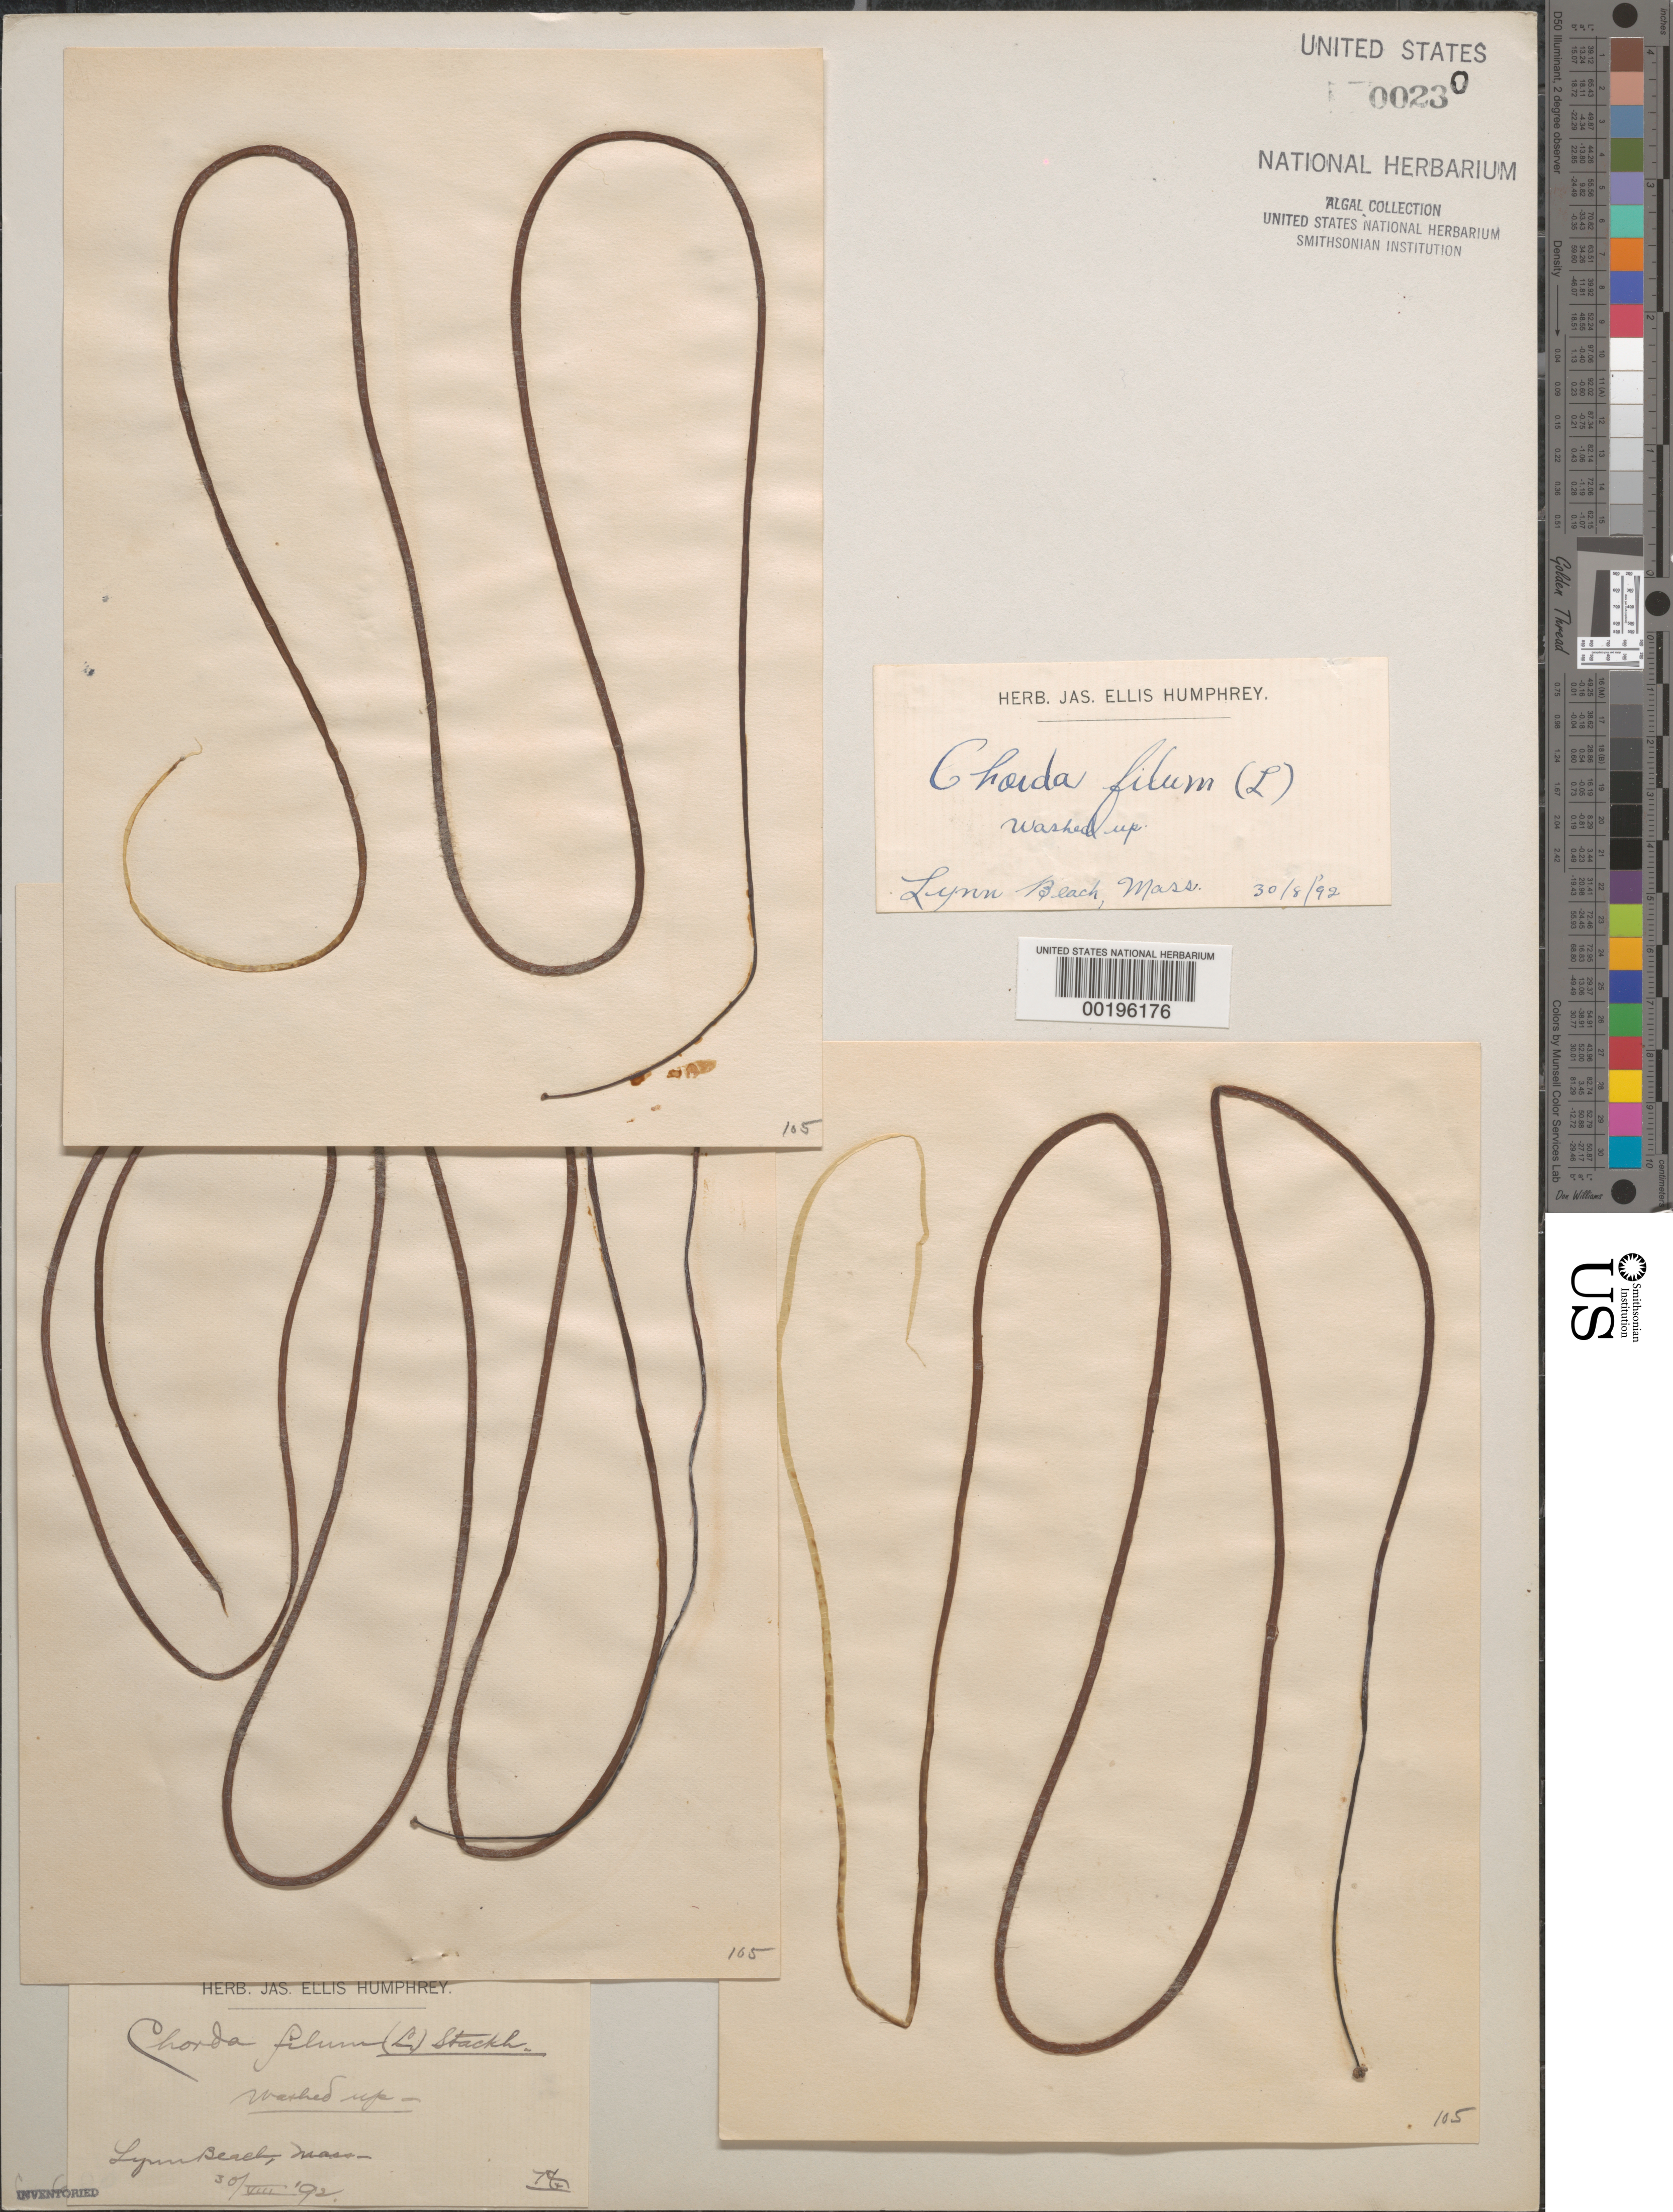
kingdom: Chromista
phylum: Ochrophyta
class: Phaeophyceae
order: Laminariales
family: Chordaceae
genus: Chorda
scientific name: Chorda filum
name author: (L.) Stackh.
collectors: J. Humphrey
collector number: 105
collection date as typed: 30 Aug 1892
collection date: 1892-08-30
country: United States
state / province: Massachusetts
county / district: Essex County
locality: Lynn Beach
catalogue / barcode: US 230